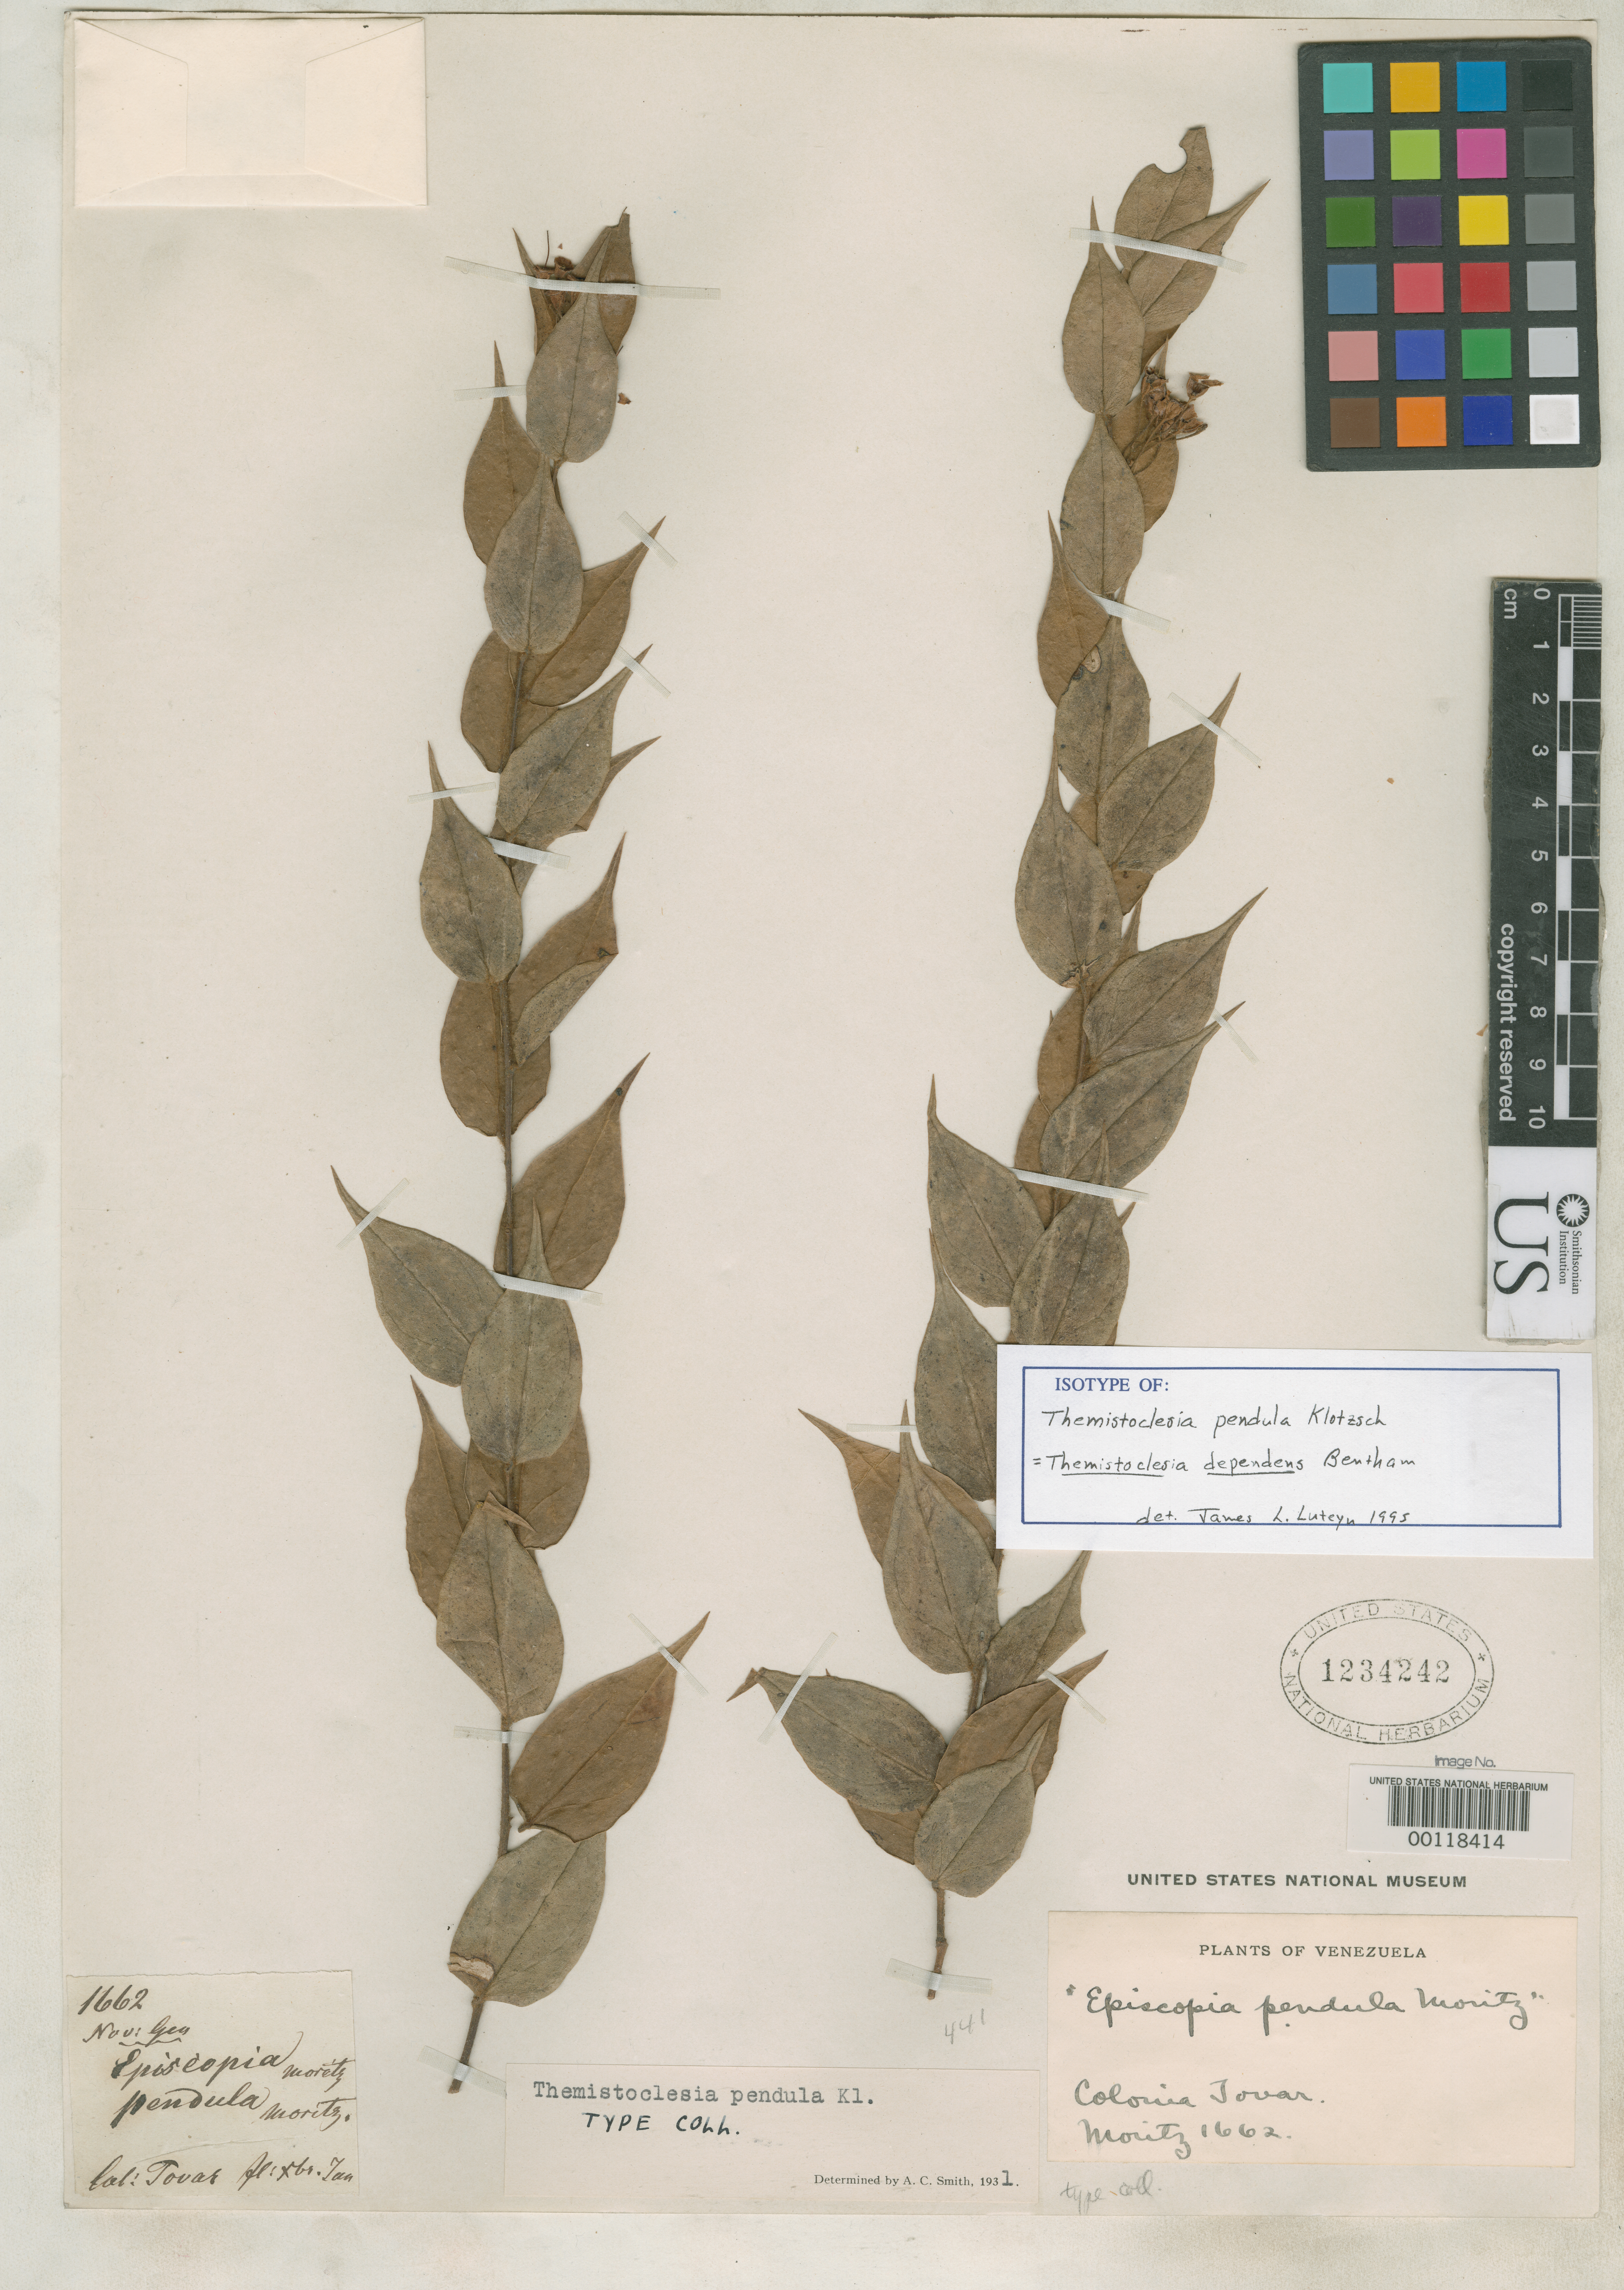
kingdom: Plantae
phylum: Tracheophyta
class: Magnoliopsida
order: Ericales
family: Ericaceae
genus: Themistoclesia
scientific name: Themistoclesia pendula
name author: Moritz ex Klotzsch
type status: Isotype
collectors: J. W. Moritz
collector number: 1662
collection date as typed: Jan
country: Venezuela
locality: Colonia Tovar.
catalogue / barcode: US 1234242